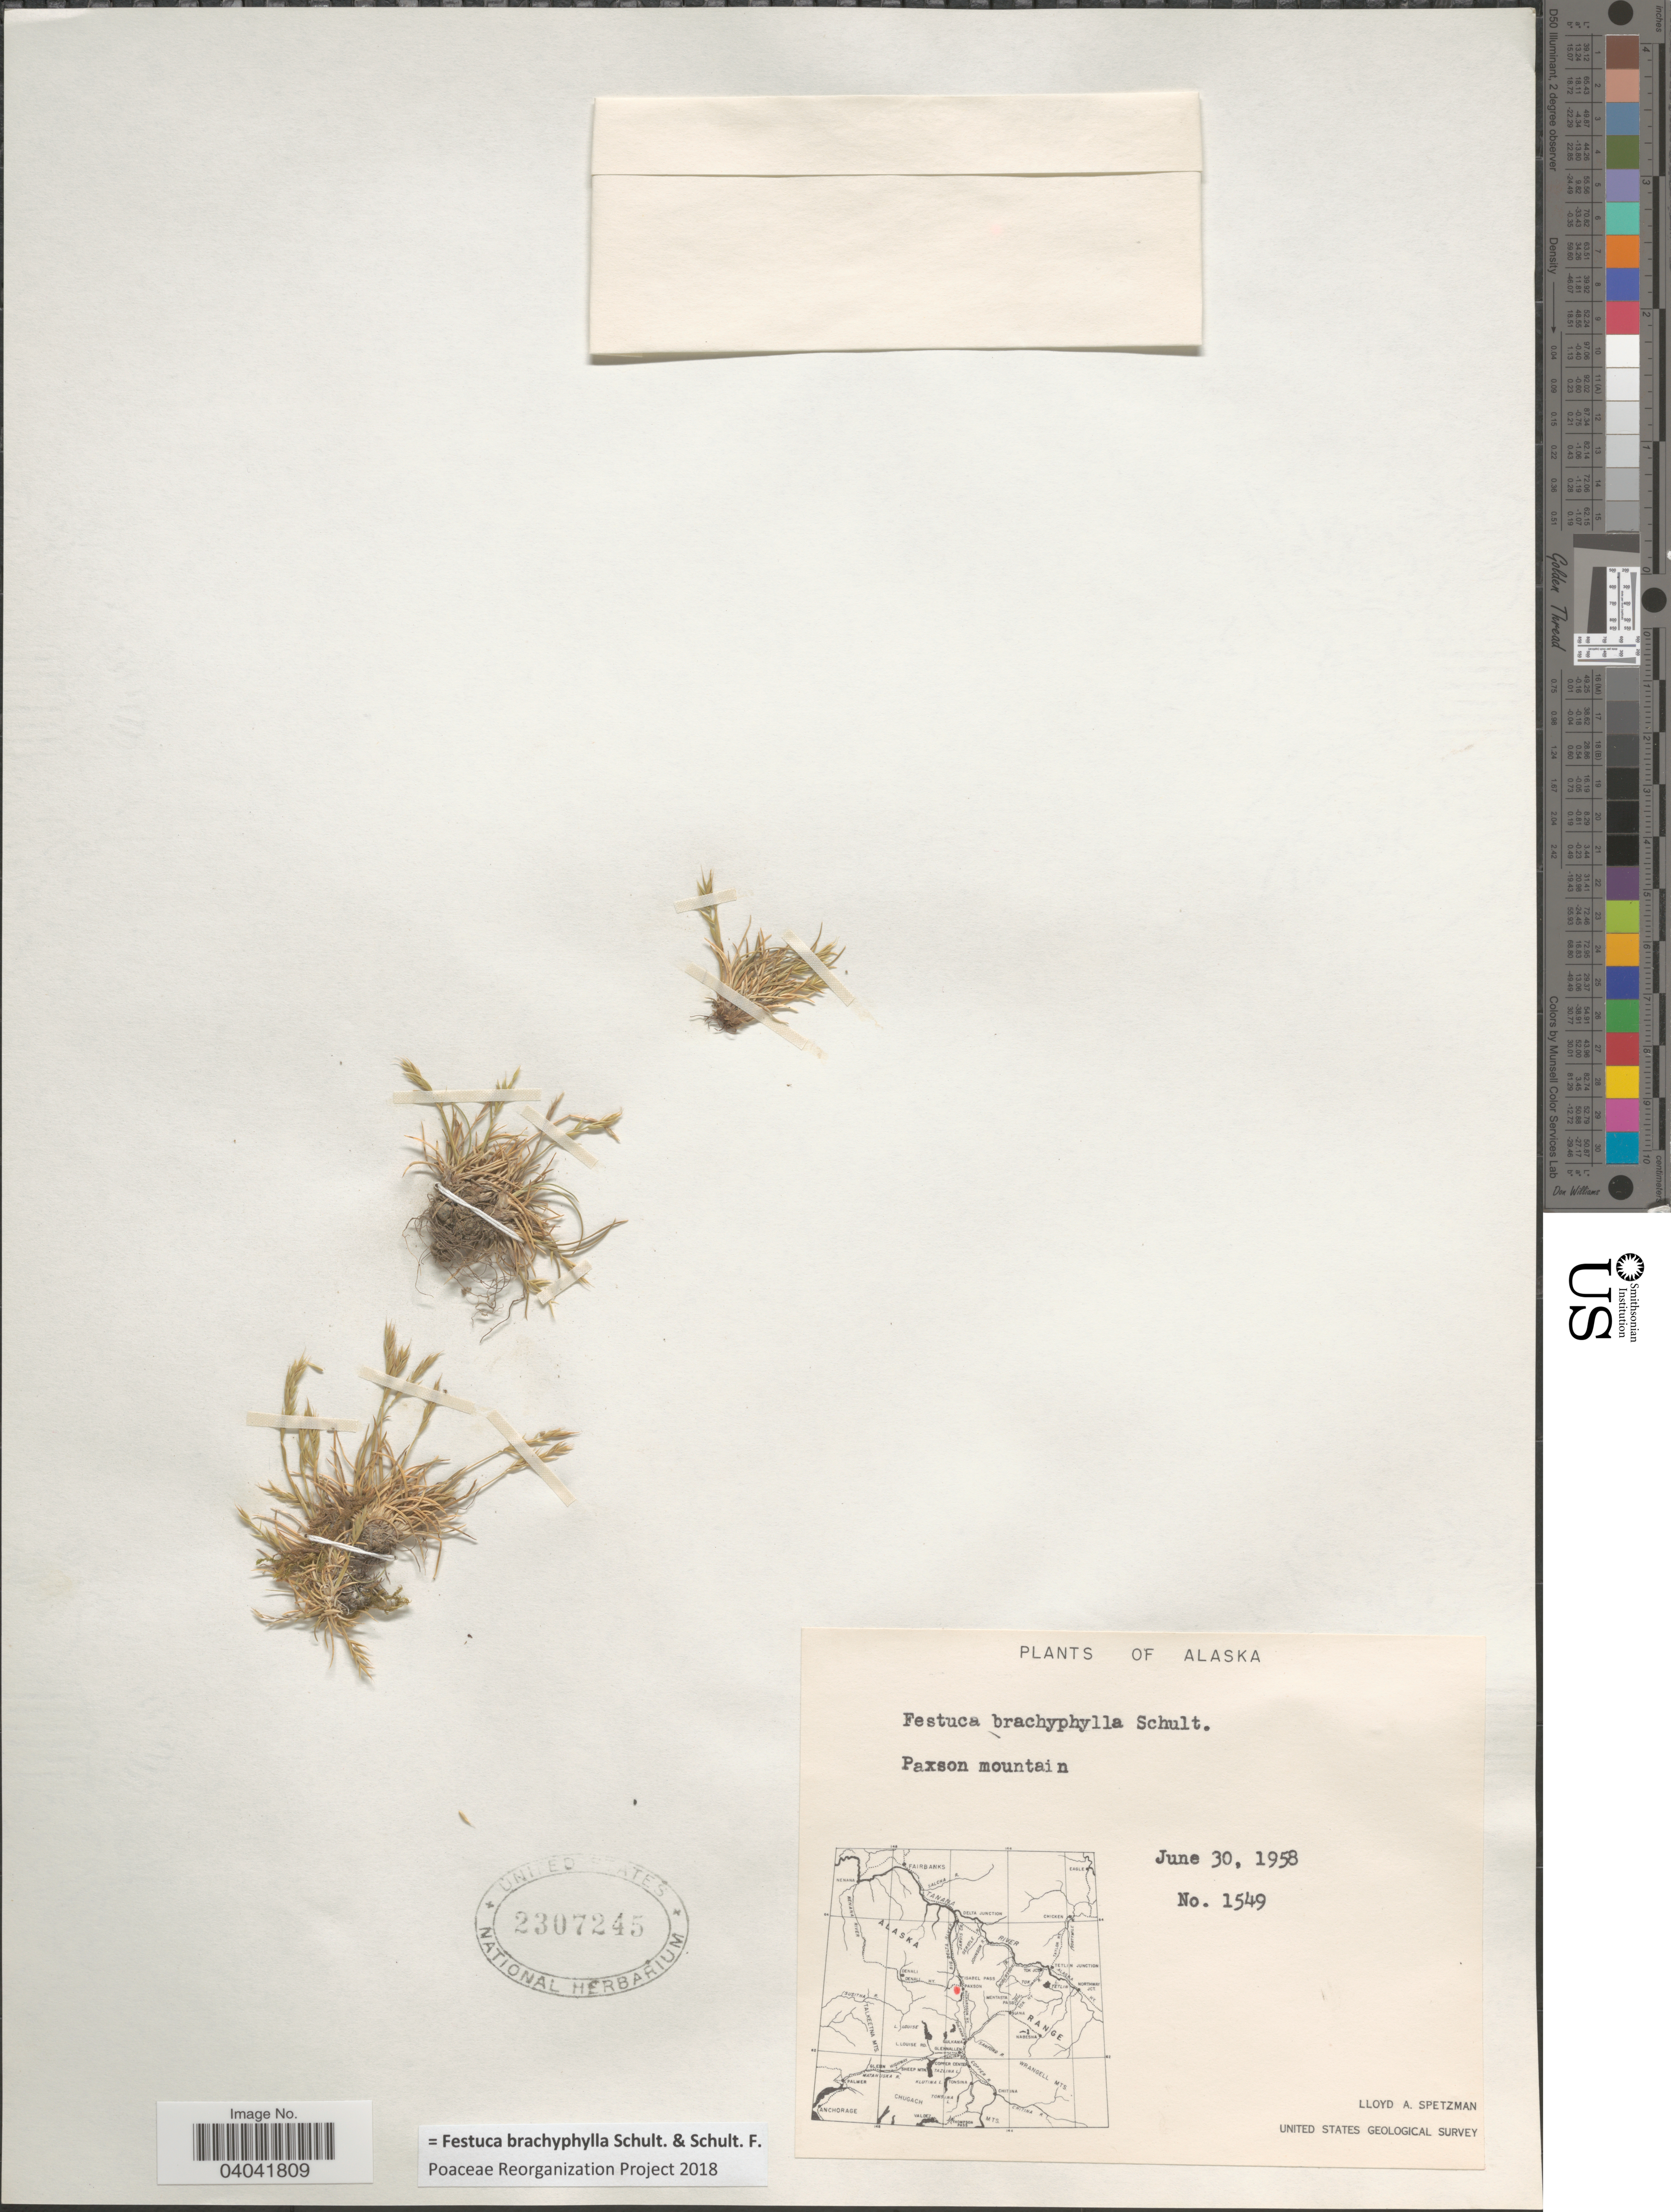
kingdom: Plantae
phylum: Tracheophyta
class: Liliopsida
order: Poales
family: Poaceae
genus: Festuca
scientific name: Festuca brachyphylla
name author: Schult. & Schult. f.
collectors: L. Spetzman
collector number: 1549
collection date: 1958-06-30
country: United States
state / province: Alaska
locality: Paxson mountain.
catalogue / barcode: US 2307245